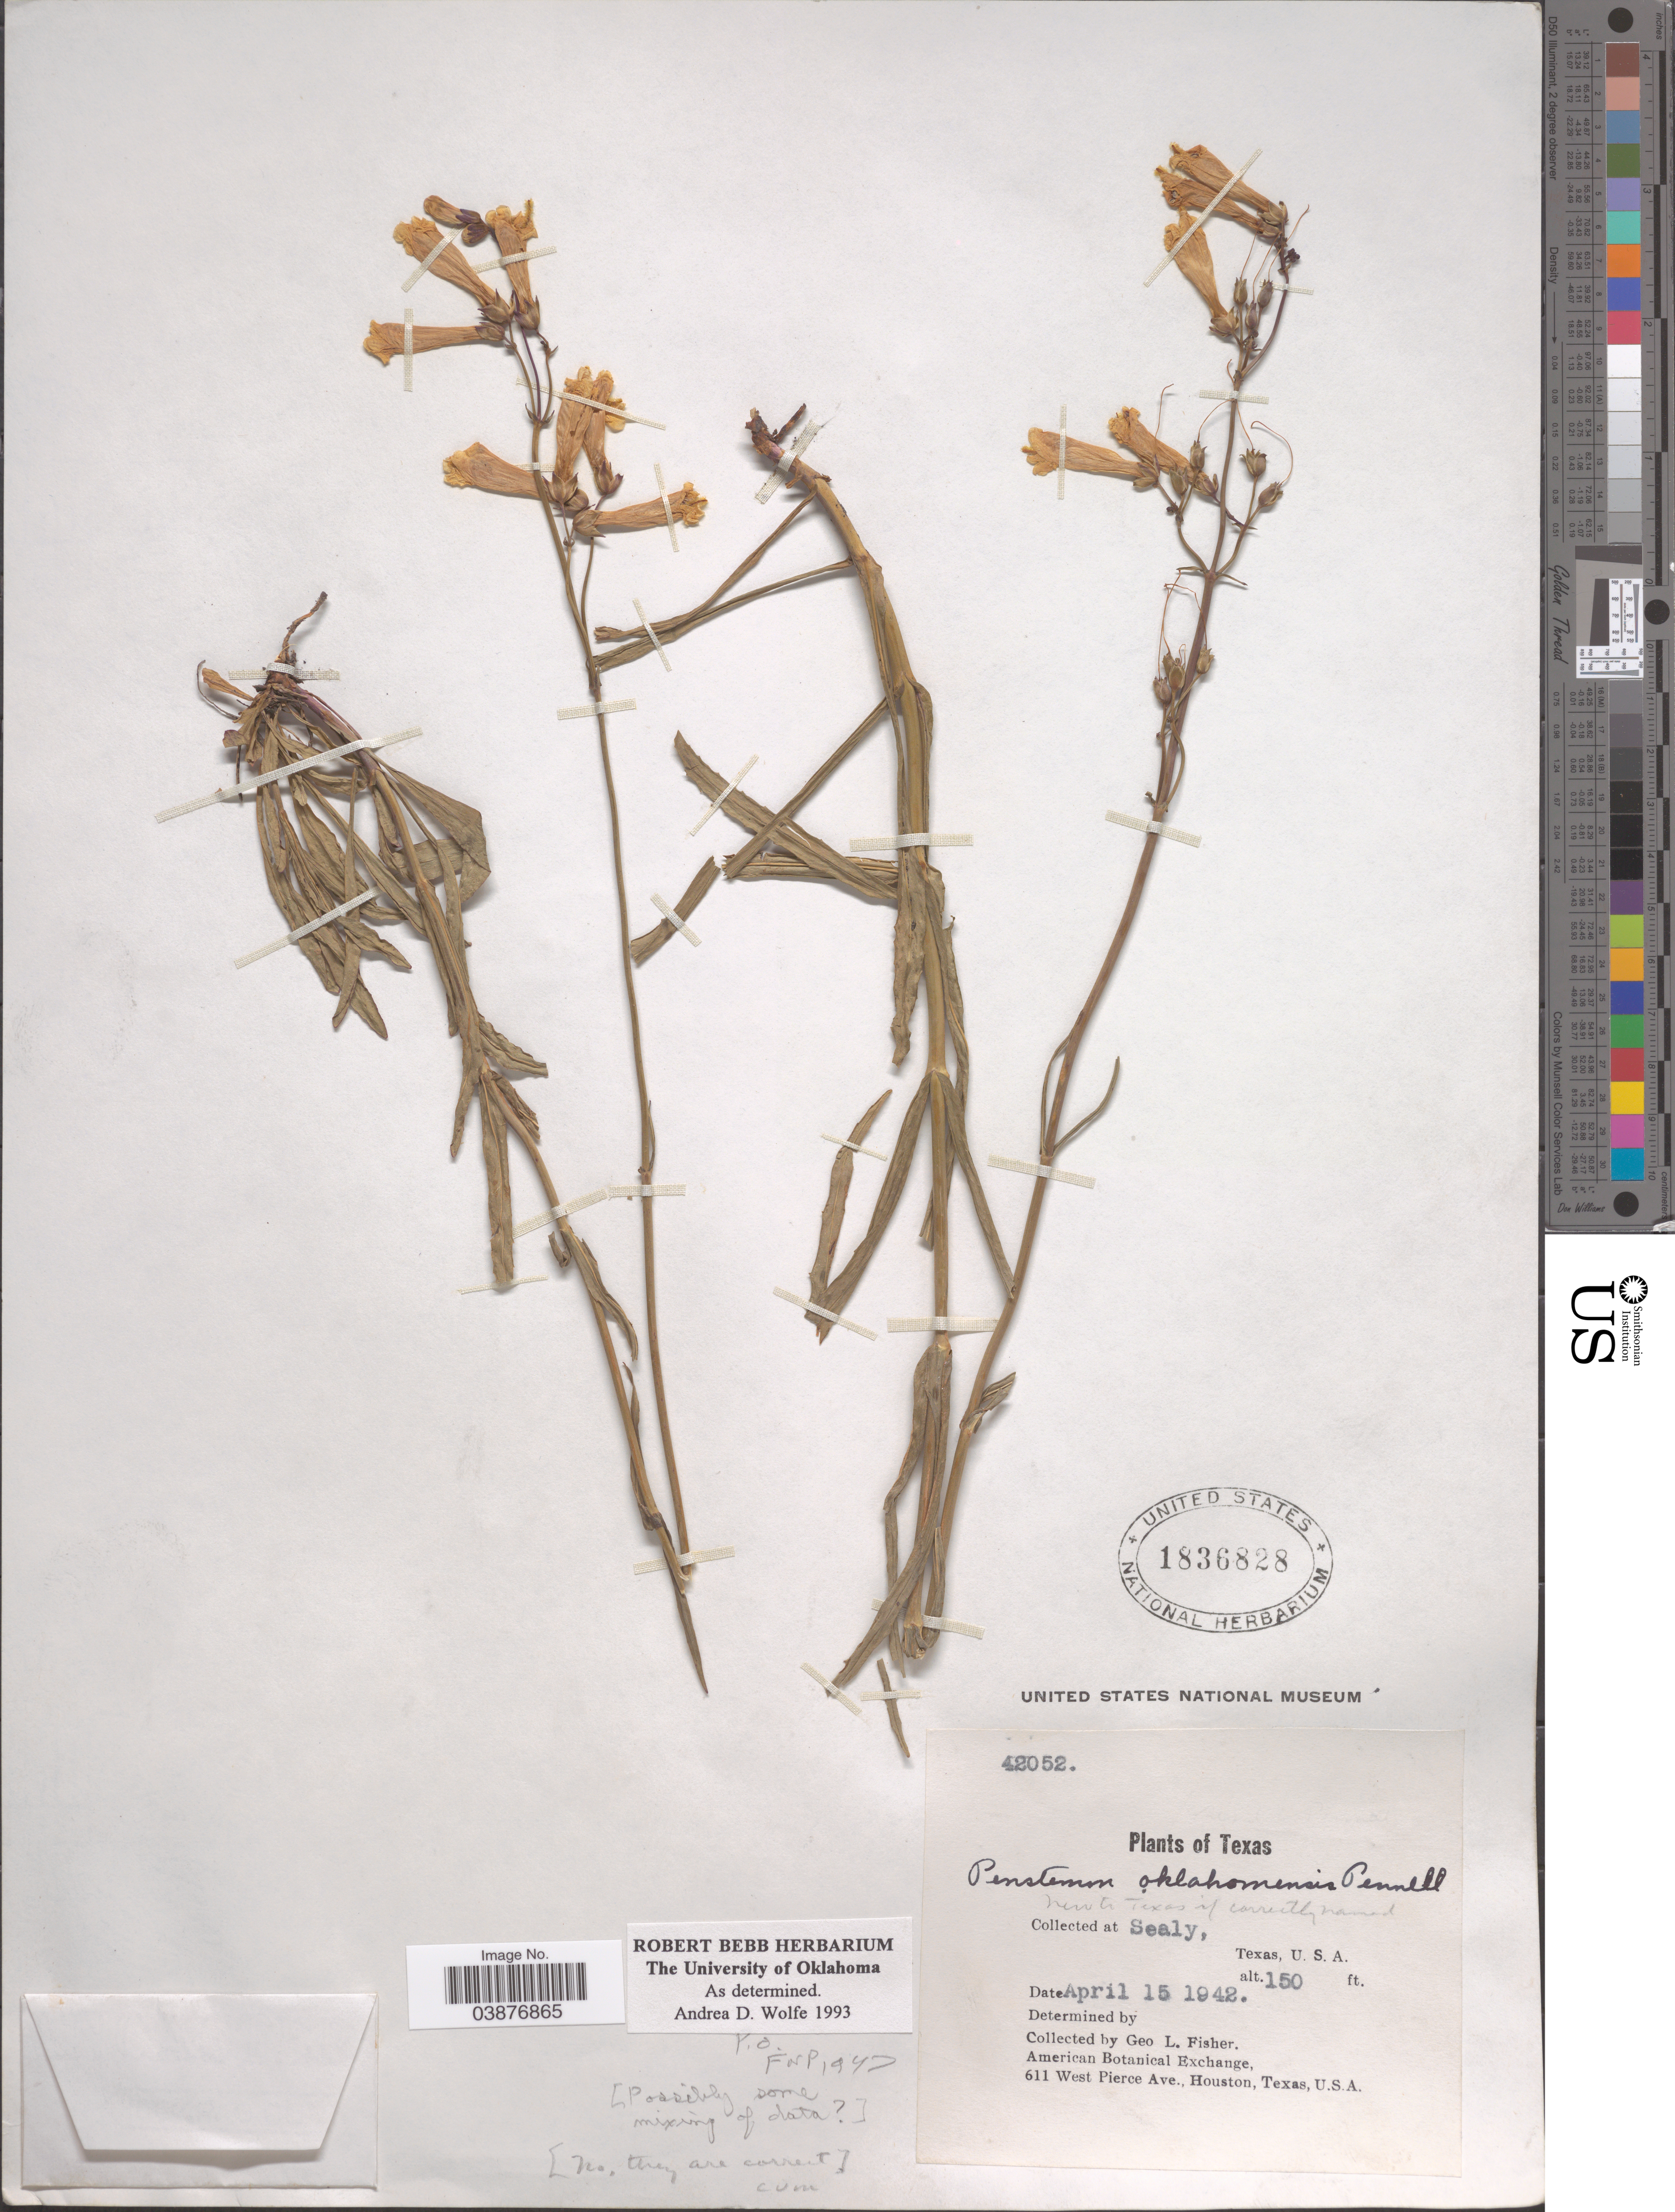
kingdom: Plantae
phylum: Tracheophyta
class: Magnoliopsida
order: Lamiales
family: Plantaginaceae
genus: Penstemon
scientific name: Penstemon oklahomensis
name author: Pennell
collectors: G. L. Fisher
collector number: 42052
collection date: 1942-04-15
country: United States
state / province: Texas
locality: Sealy.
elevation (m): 46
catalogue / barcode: US 1836828